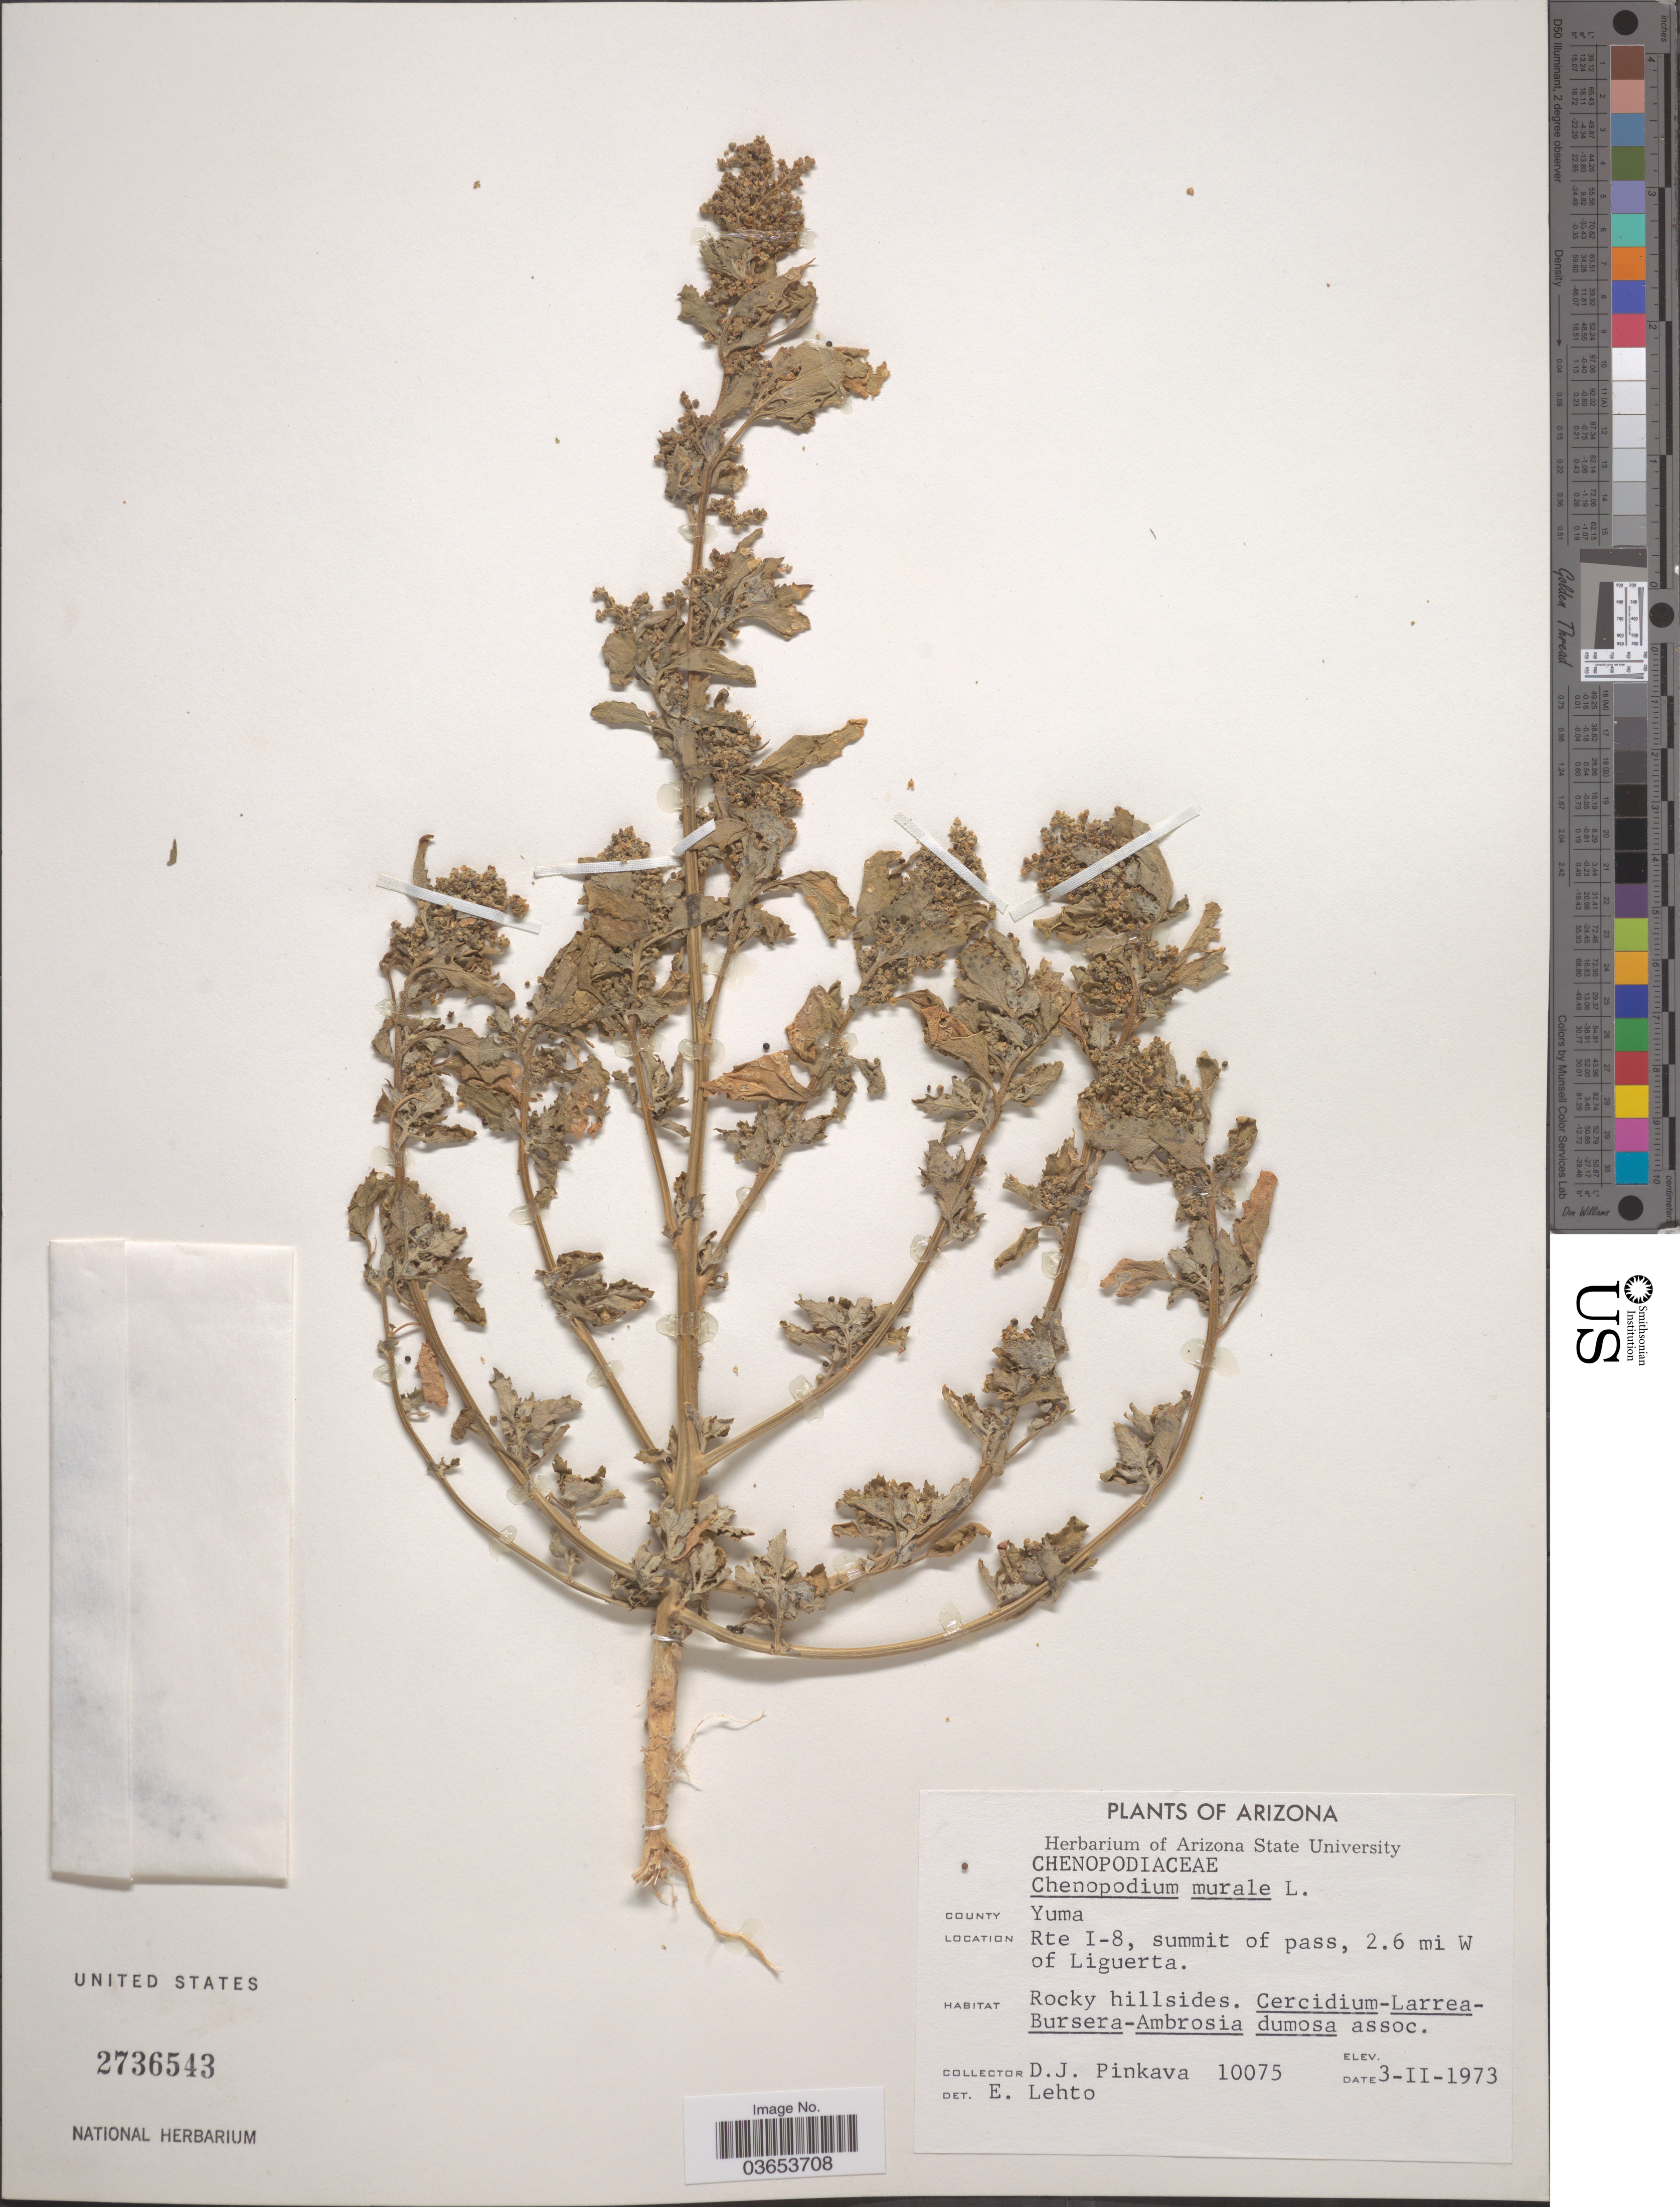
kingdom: Plantae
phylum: Tracheophyta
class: Magnoliopsida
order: Caryophyllales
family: Amaranthaceae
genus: Chenopodium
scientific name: Chenopodium murale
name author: L.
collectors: D. J. Pinkava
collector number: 10075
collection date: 1973-02-03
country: United States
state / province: Arizona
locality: County Yuma. Rte I-8, summit of pass, 2.6 mi W of Liguerta.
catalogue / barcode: US 2736543